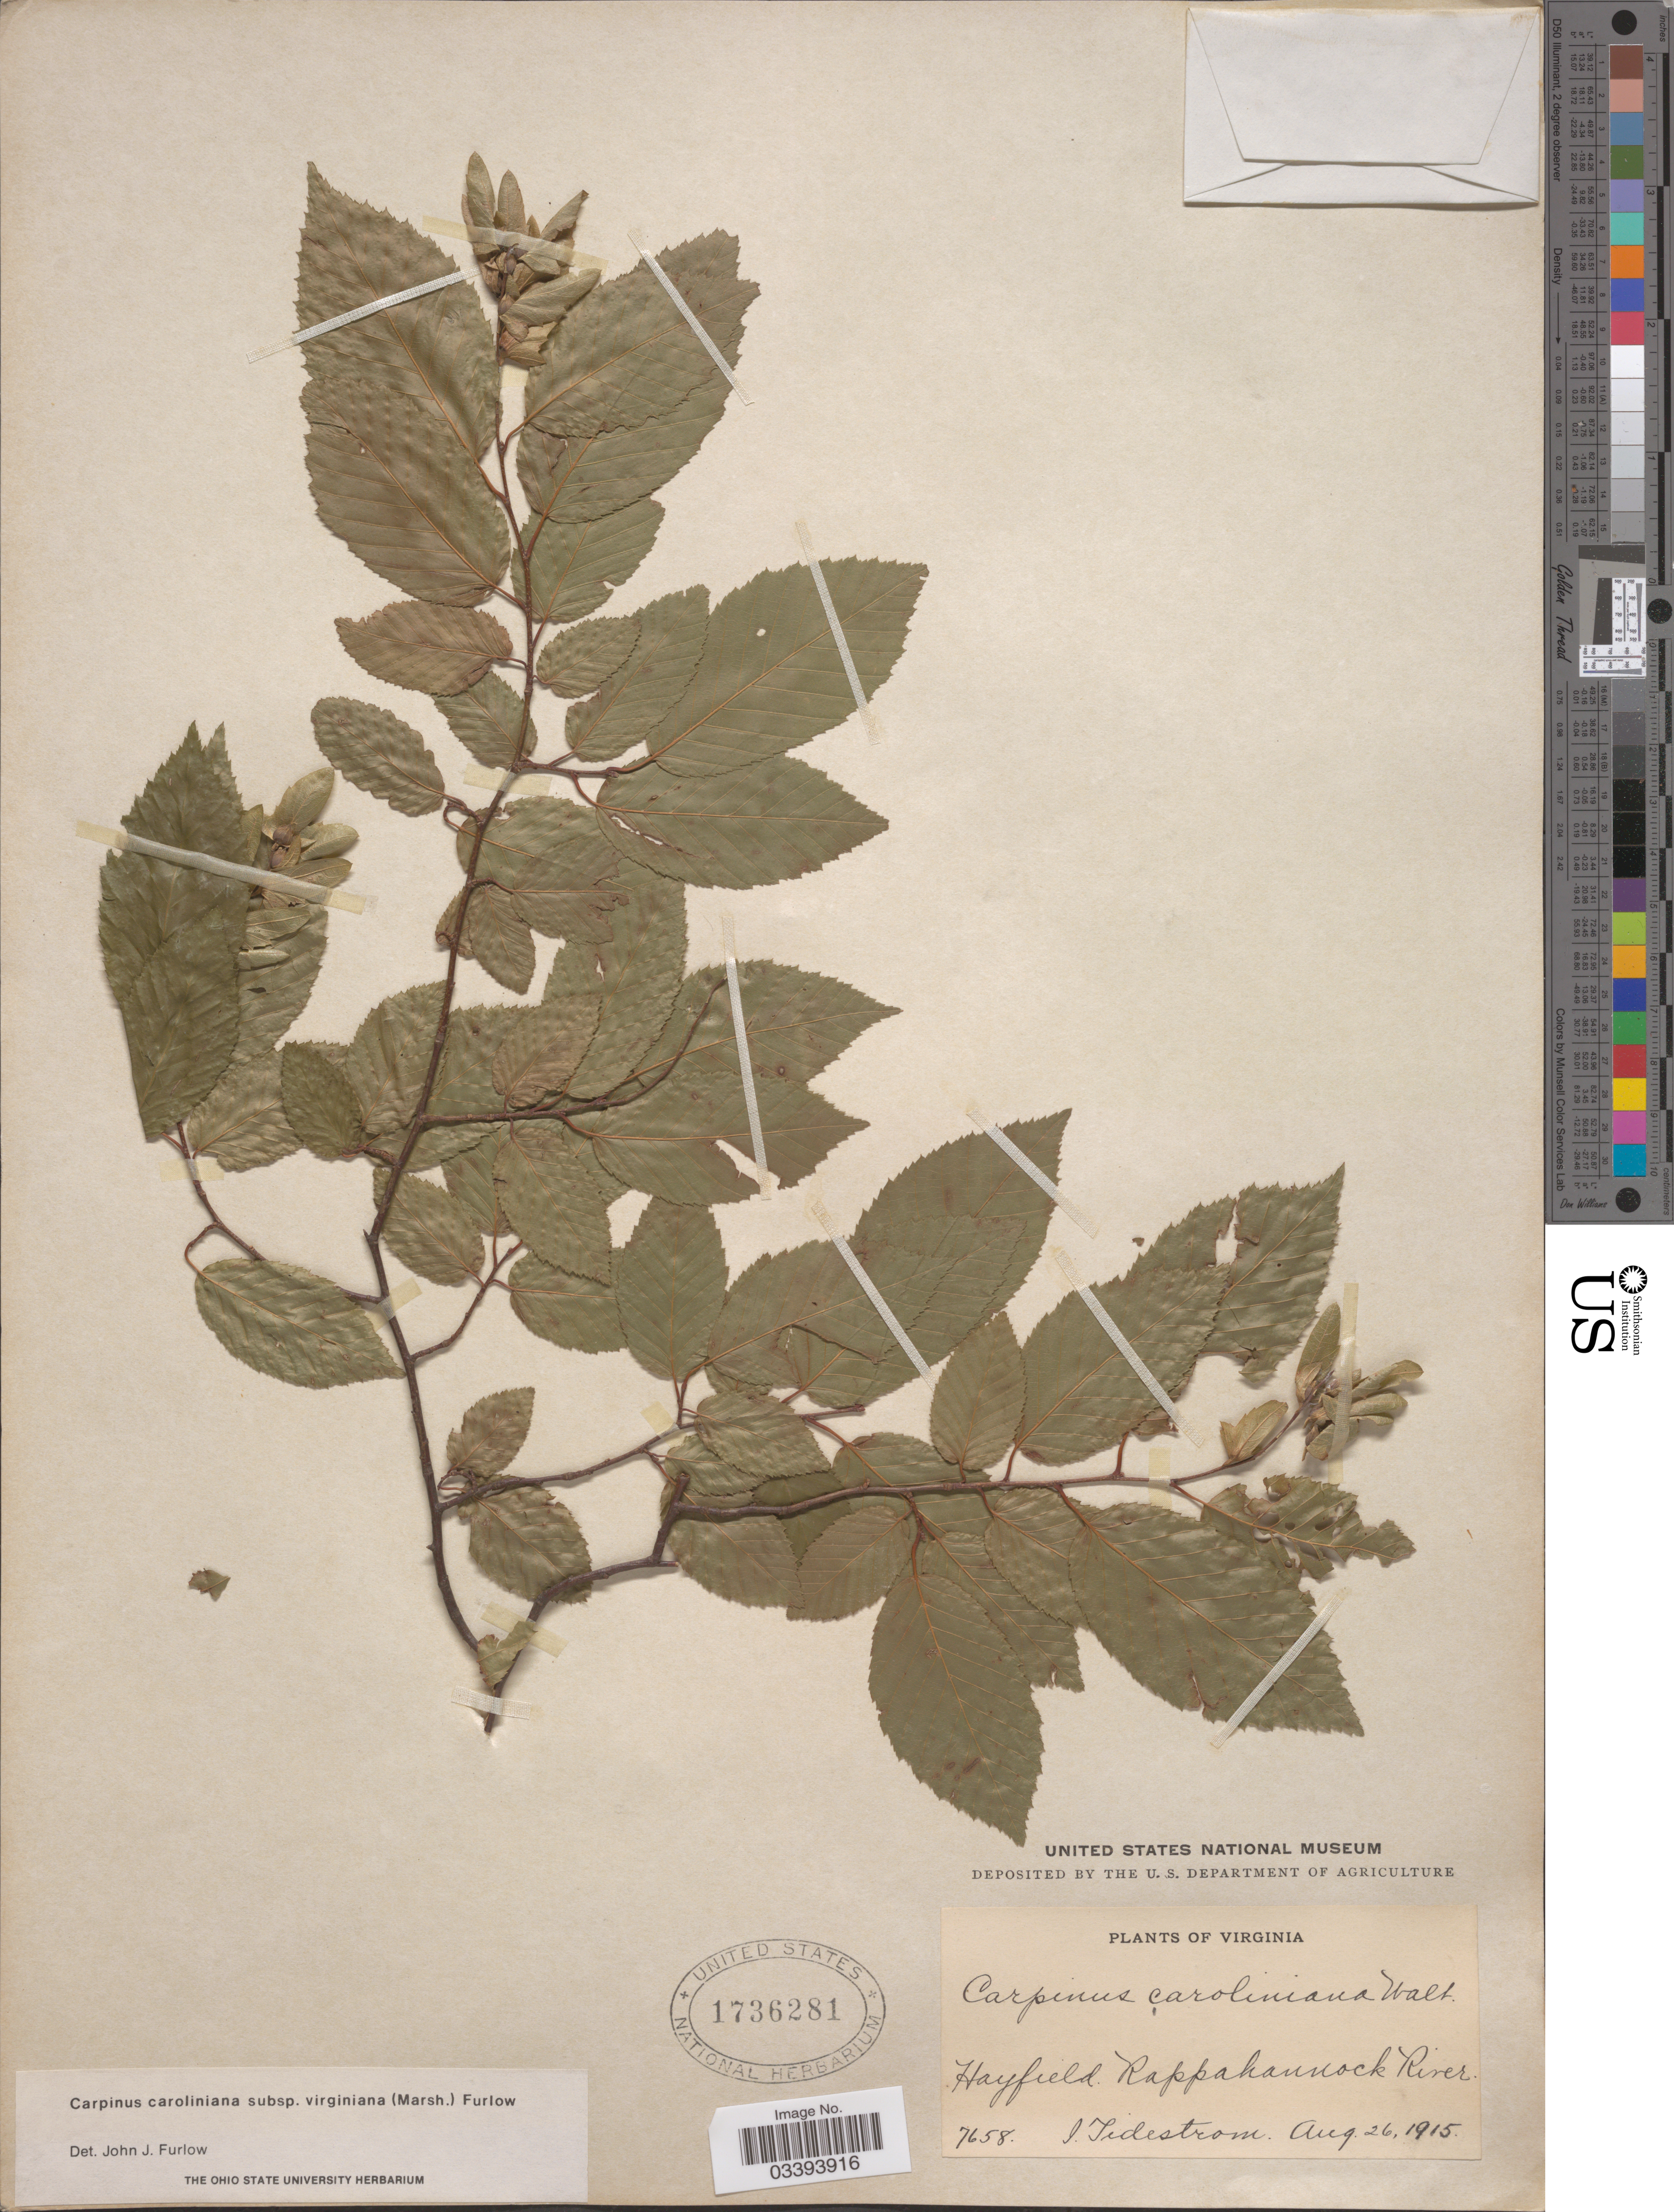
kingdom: Plantae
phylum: Tracheophyta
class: Magnoliopsida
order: Fagales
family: Betulaceae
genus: Carpinus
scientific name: Carpinus caroliniana subsp. virginiana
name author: (Marshall) Furlow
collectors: I. F. Tidestrom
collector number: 7658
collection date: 1915-08-26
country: United States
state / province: Virginia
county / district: Rappahannock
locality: Hayfield, Rappahannock River.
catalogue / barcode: US 1736281